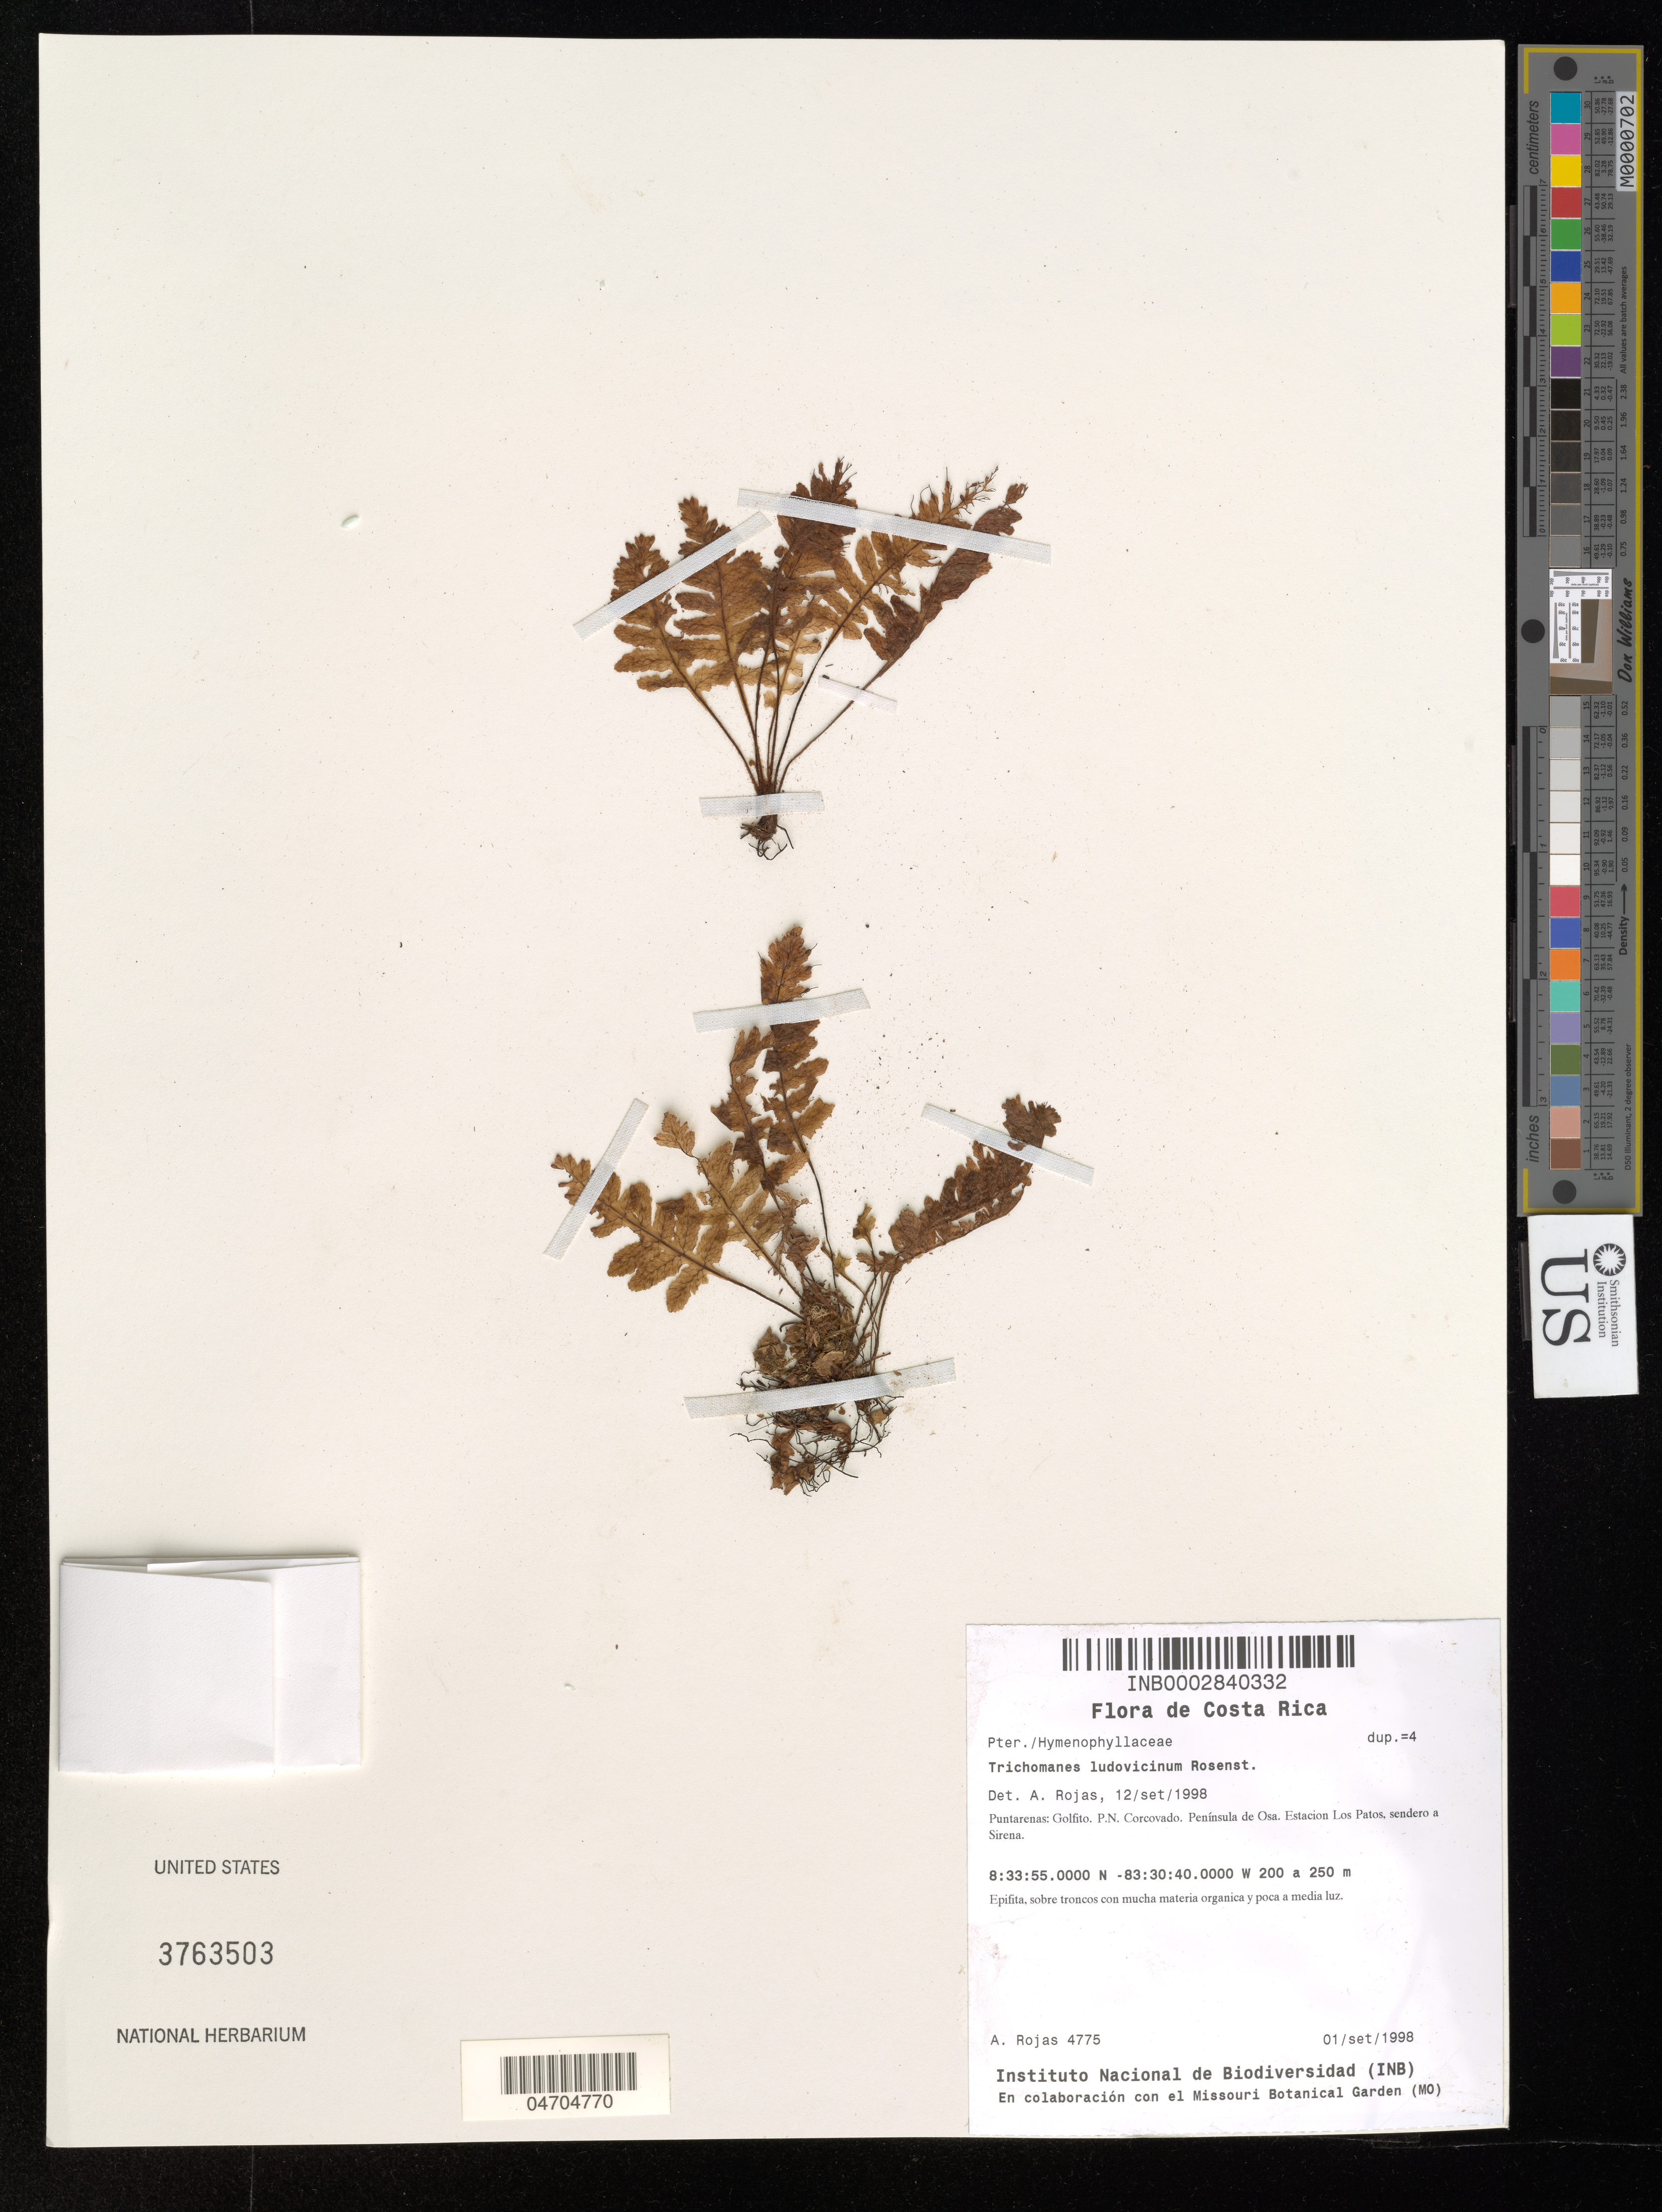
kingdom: Plantae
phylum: Tracheophyta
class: Polypodiopsida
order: Hymenophyllales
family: Hymenophyllaceae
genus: Trichomanes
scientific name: Trichomanes ludovicinum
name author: Rosenst.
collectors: A. Rojas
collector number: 4775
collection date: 1998-09-01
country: Costa Rica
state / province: Puntarenas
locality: Golfito. P. N. Corcovado. Península de Osa. Estacion Los Patos, sendero a Sirena.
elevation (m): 200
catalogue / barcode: US 3763503